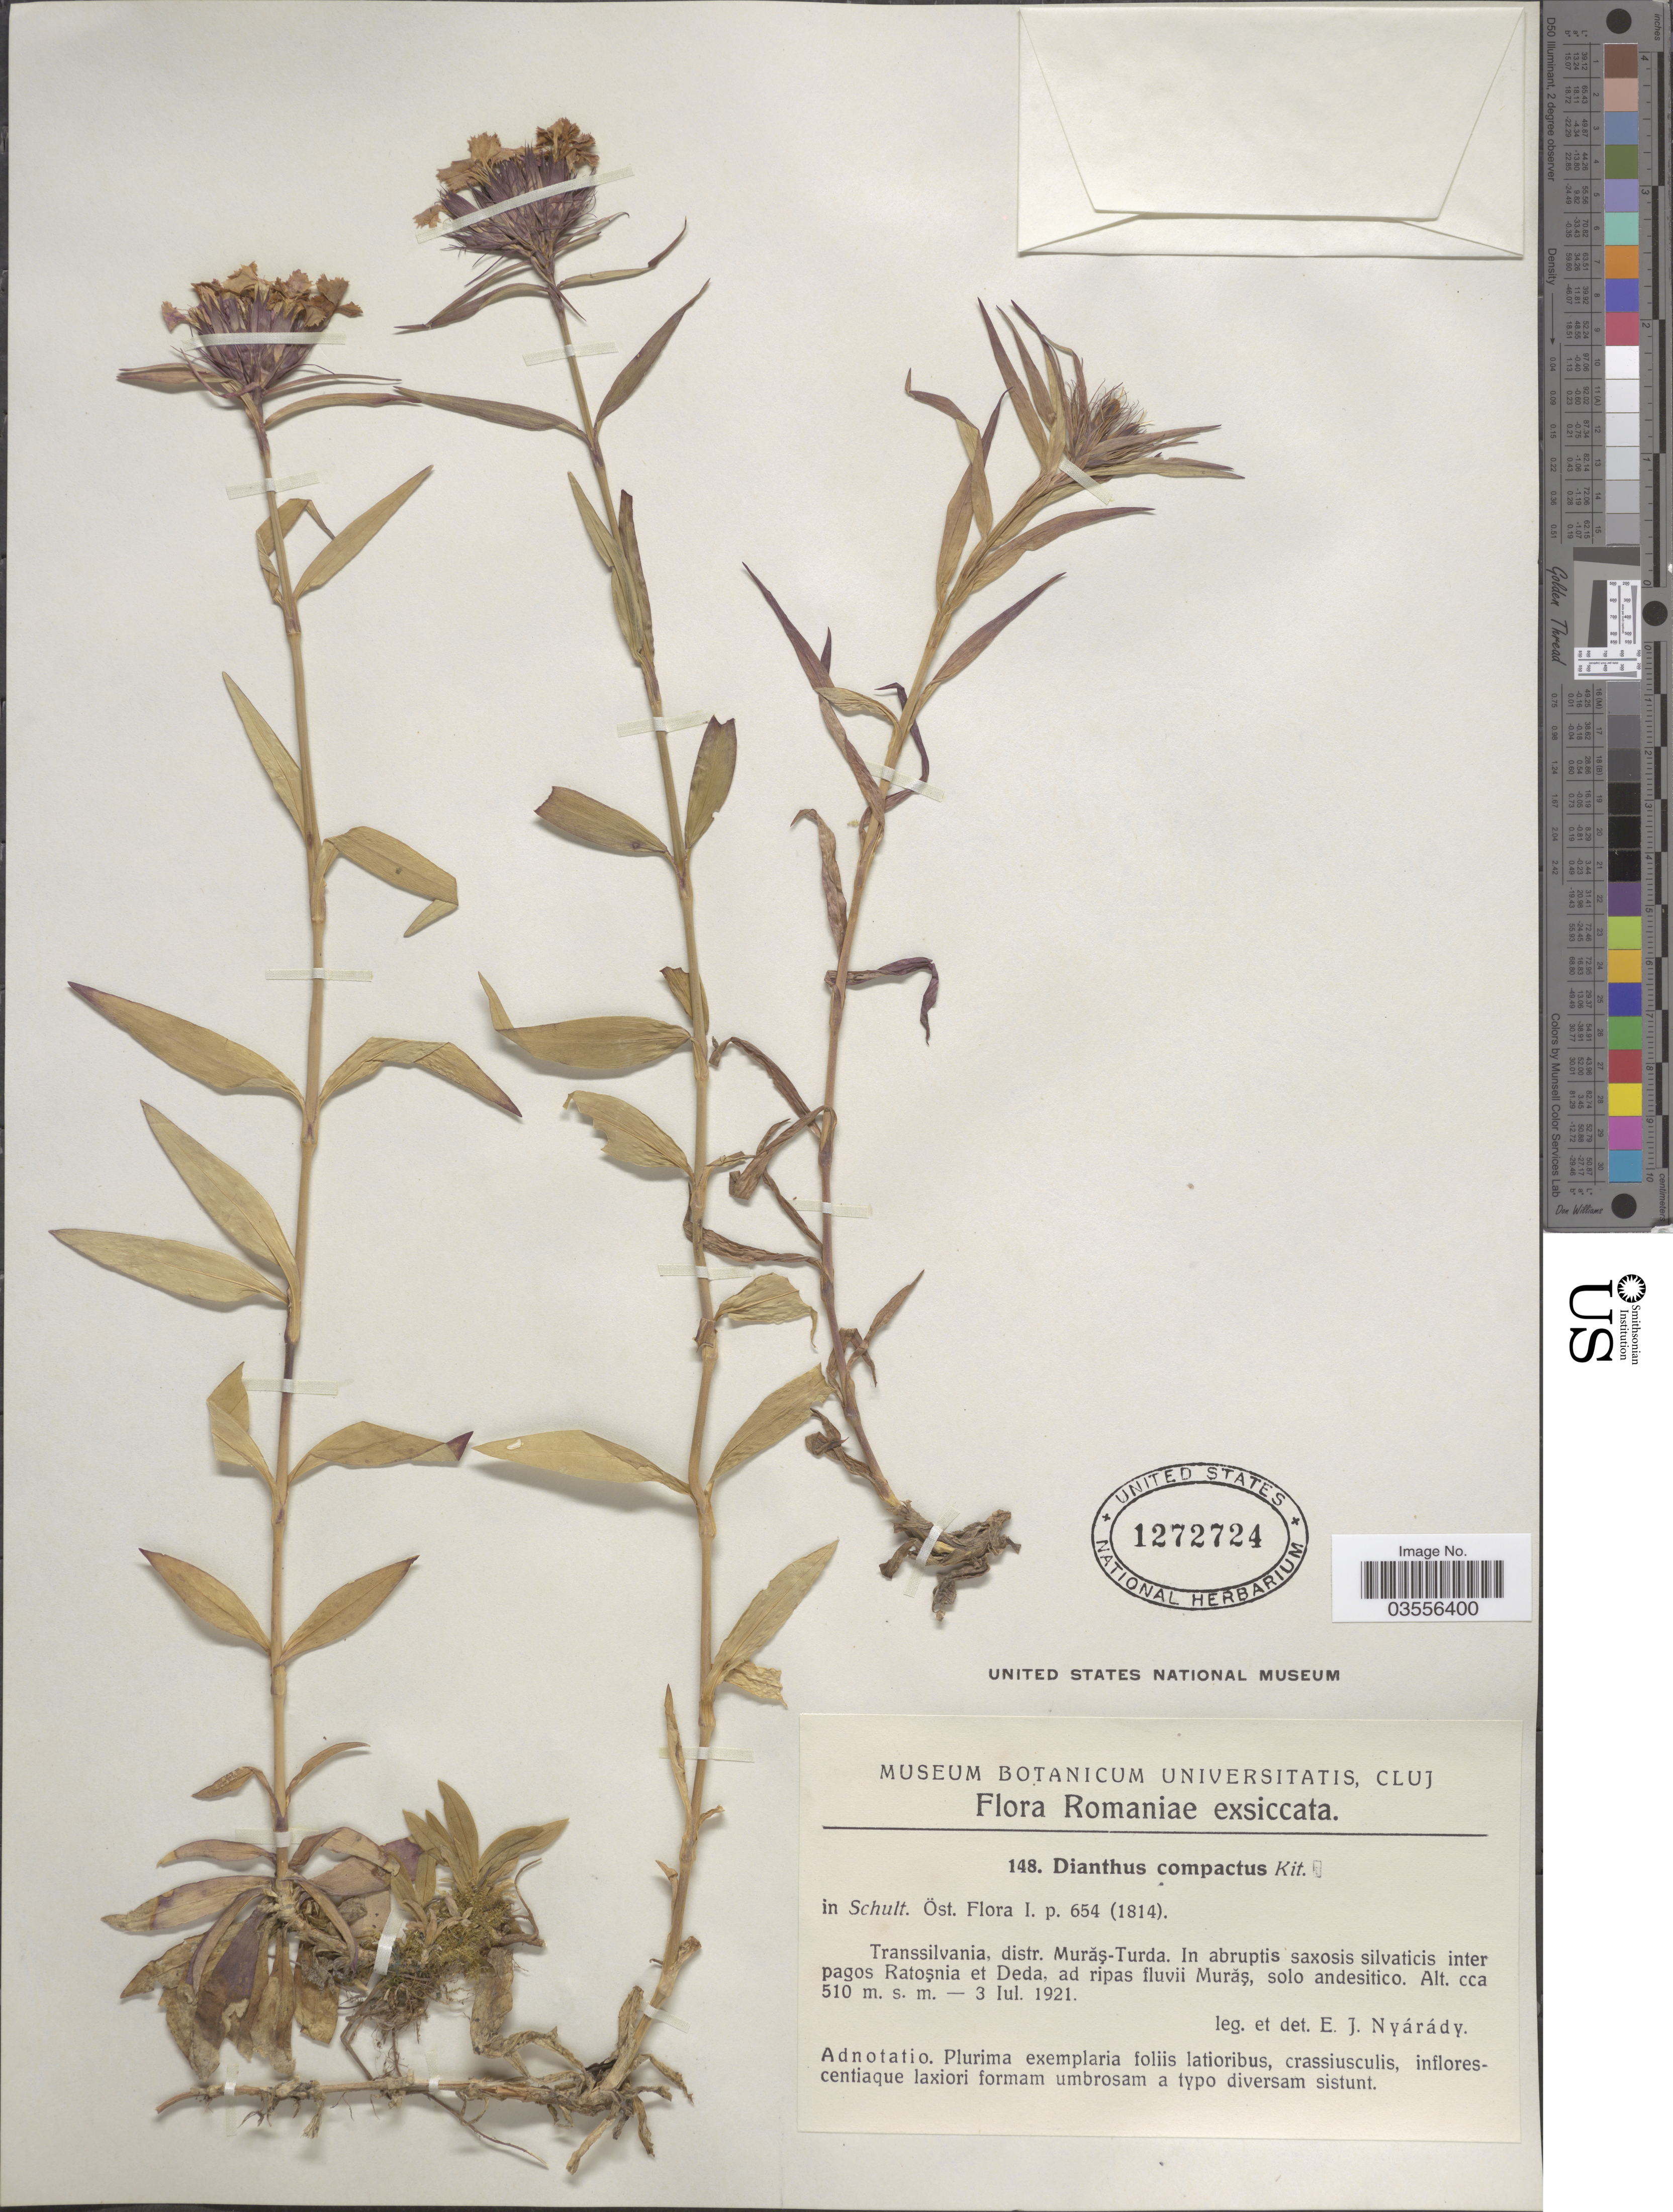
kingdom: Plantae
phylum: Tracheophyta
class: Magnoliopsida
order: Caryophyllales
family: Caryophyllaceae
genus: Dianthus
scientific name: Dianthus compactus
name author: Kit.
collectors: E. Nyárády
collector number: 148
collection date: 1921-07-03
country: Romania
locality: Transsilvania, distr. Murăş-Turda. Inter pagos Ratoşnia et Deda, ad ripas fluvii Murăş.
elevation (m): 510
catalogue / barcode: US 1272724